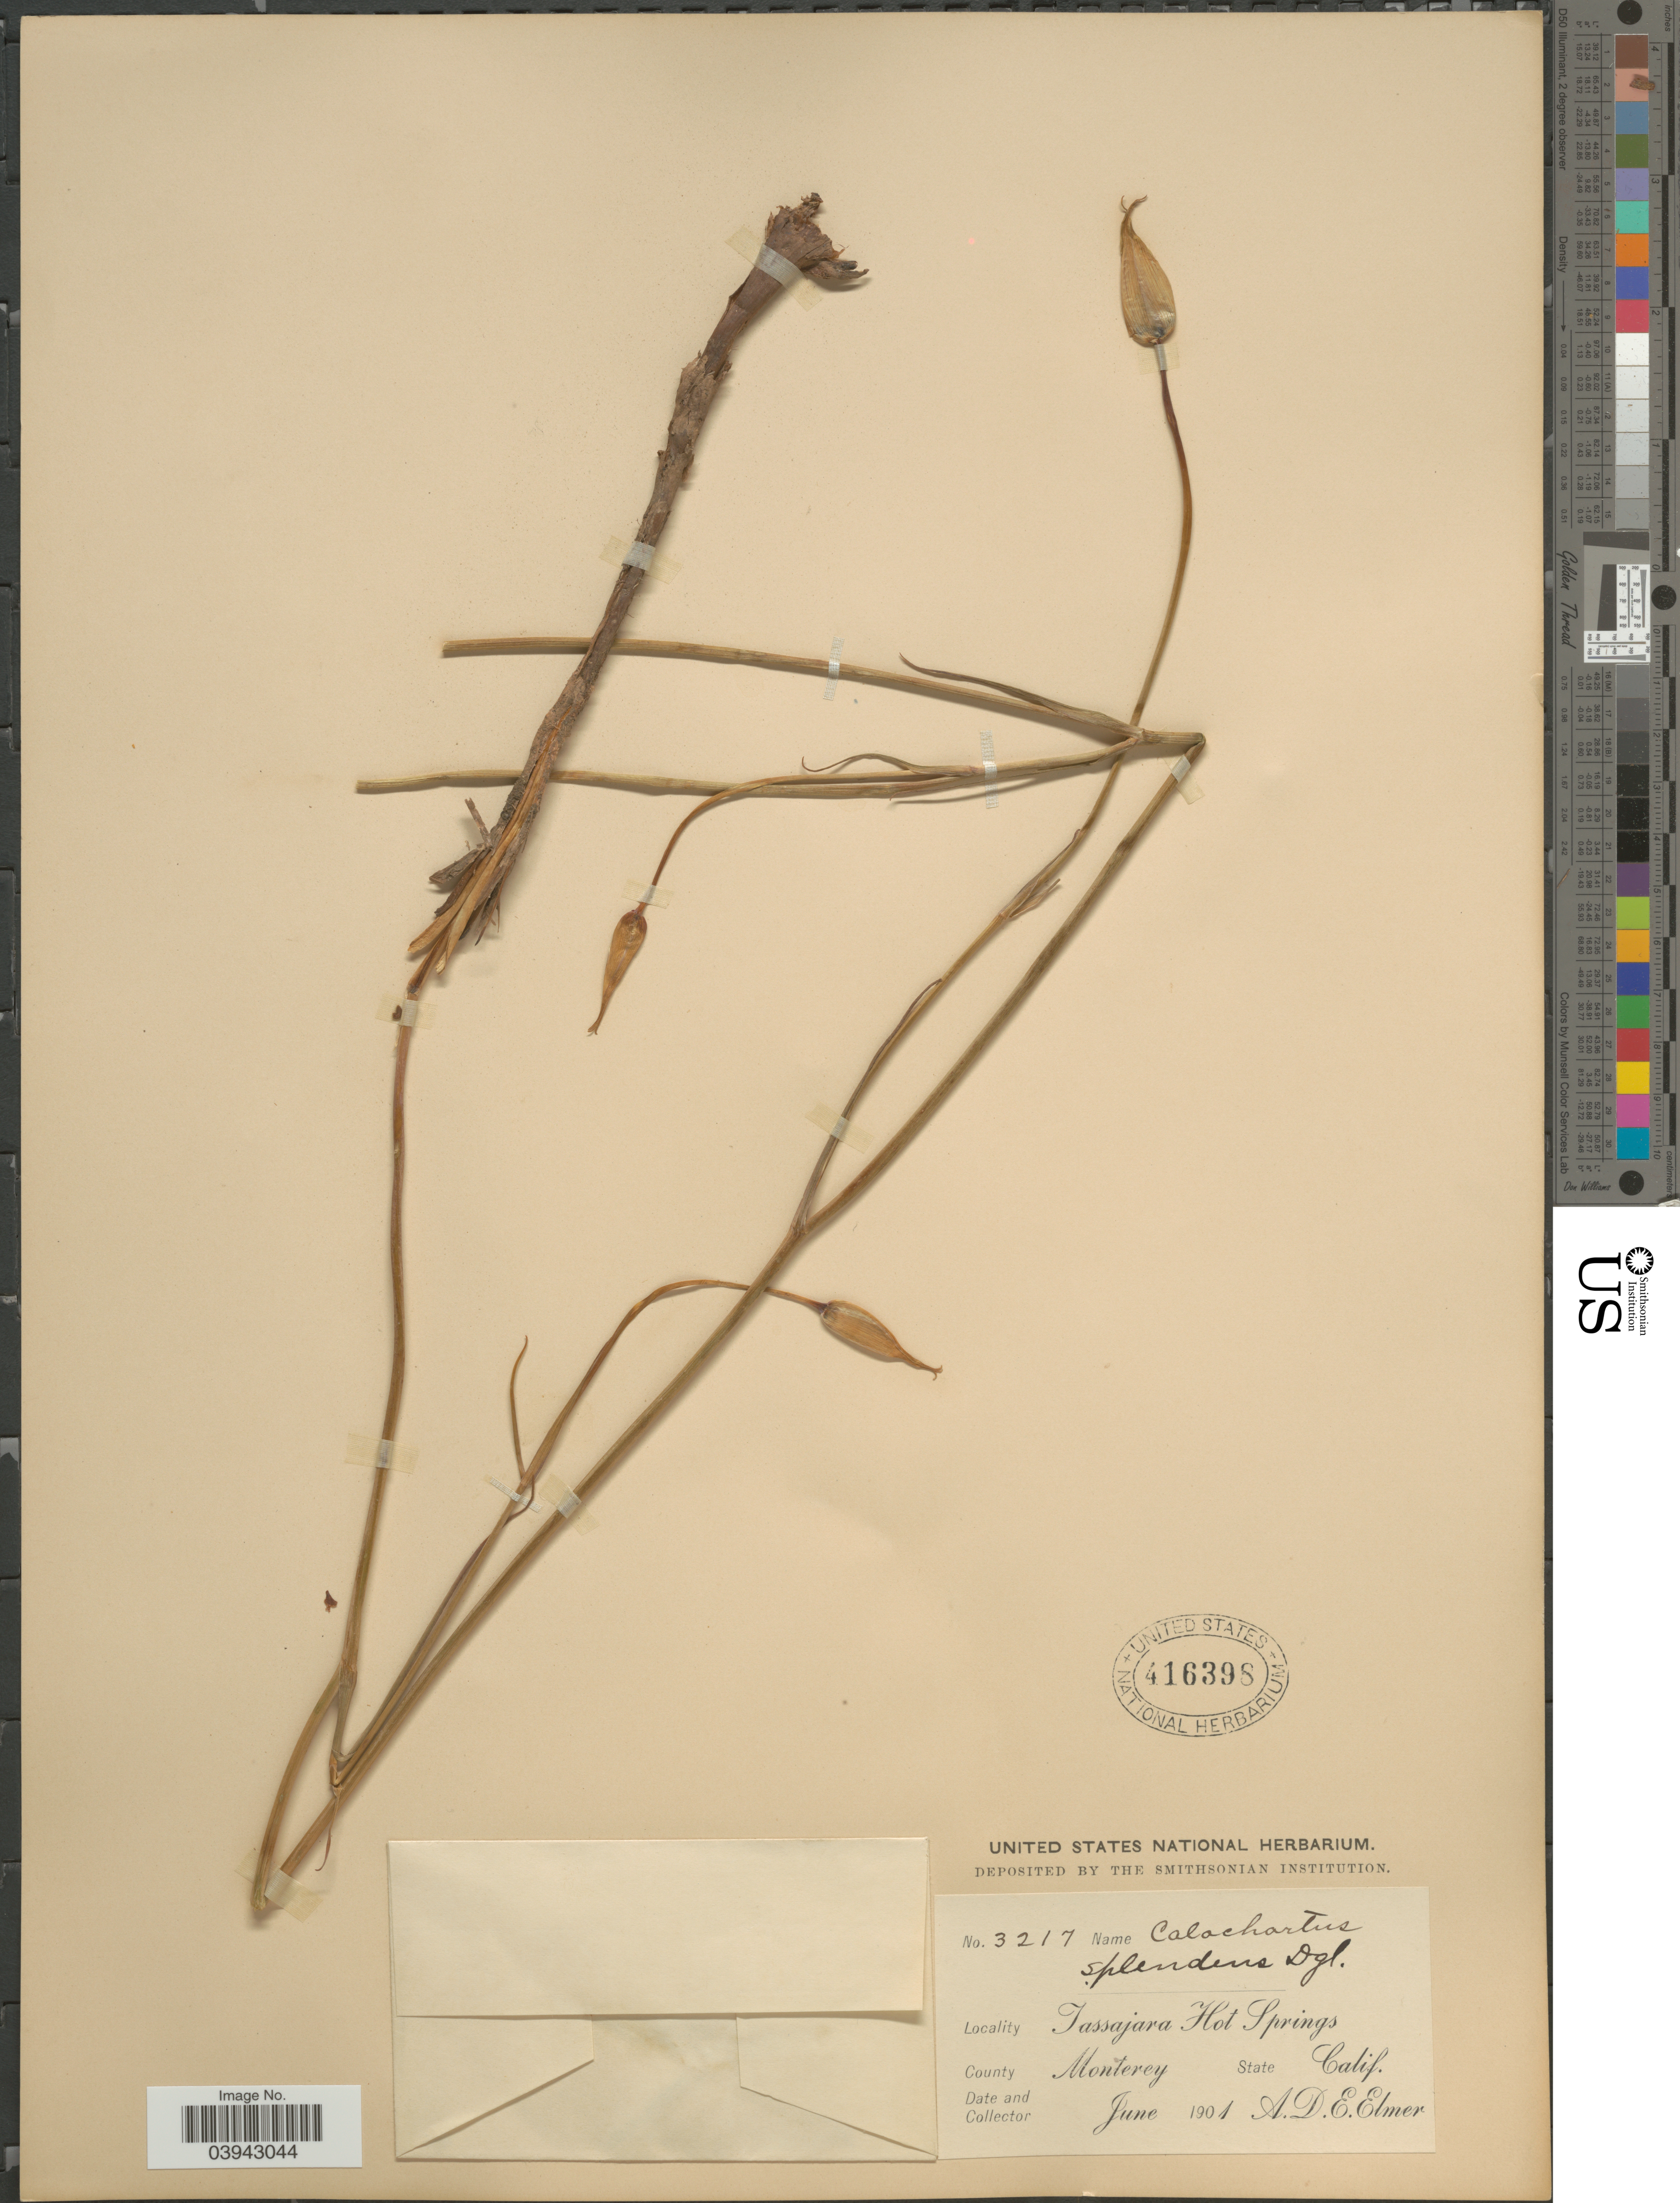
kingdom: Plantae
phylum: Tracheophyta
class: Liliopsida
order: Liliales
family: Liliaceae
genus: Calochortus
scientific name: Calochortus splendens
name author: Douglas ex Benth.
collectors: A. D. E. Elmer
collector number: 3217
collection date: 1901-06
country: United States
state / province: California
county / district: Monterey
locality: Tassajara Hot Springs. County Monterey.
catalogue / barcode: US 416398